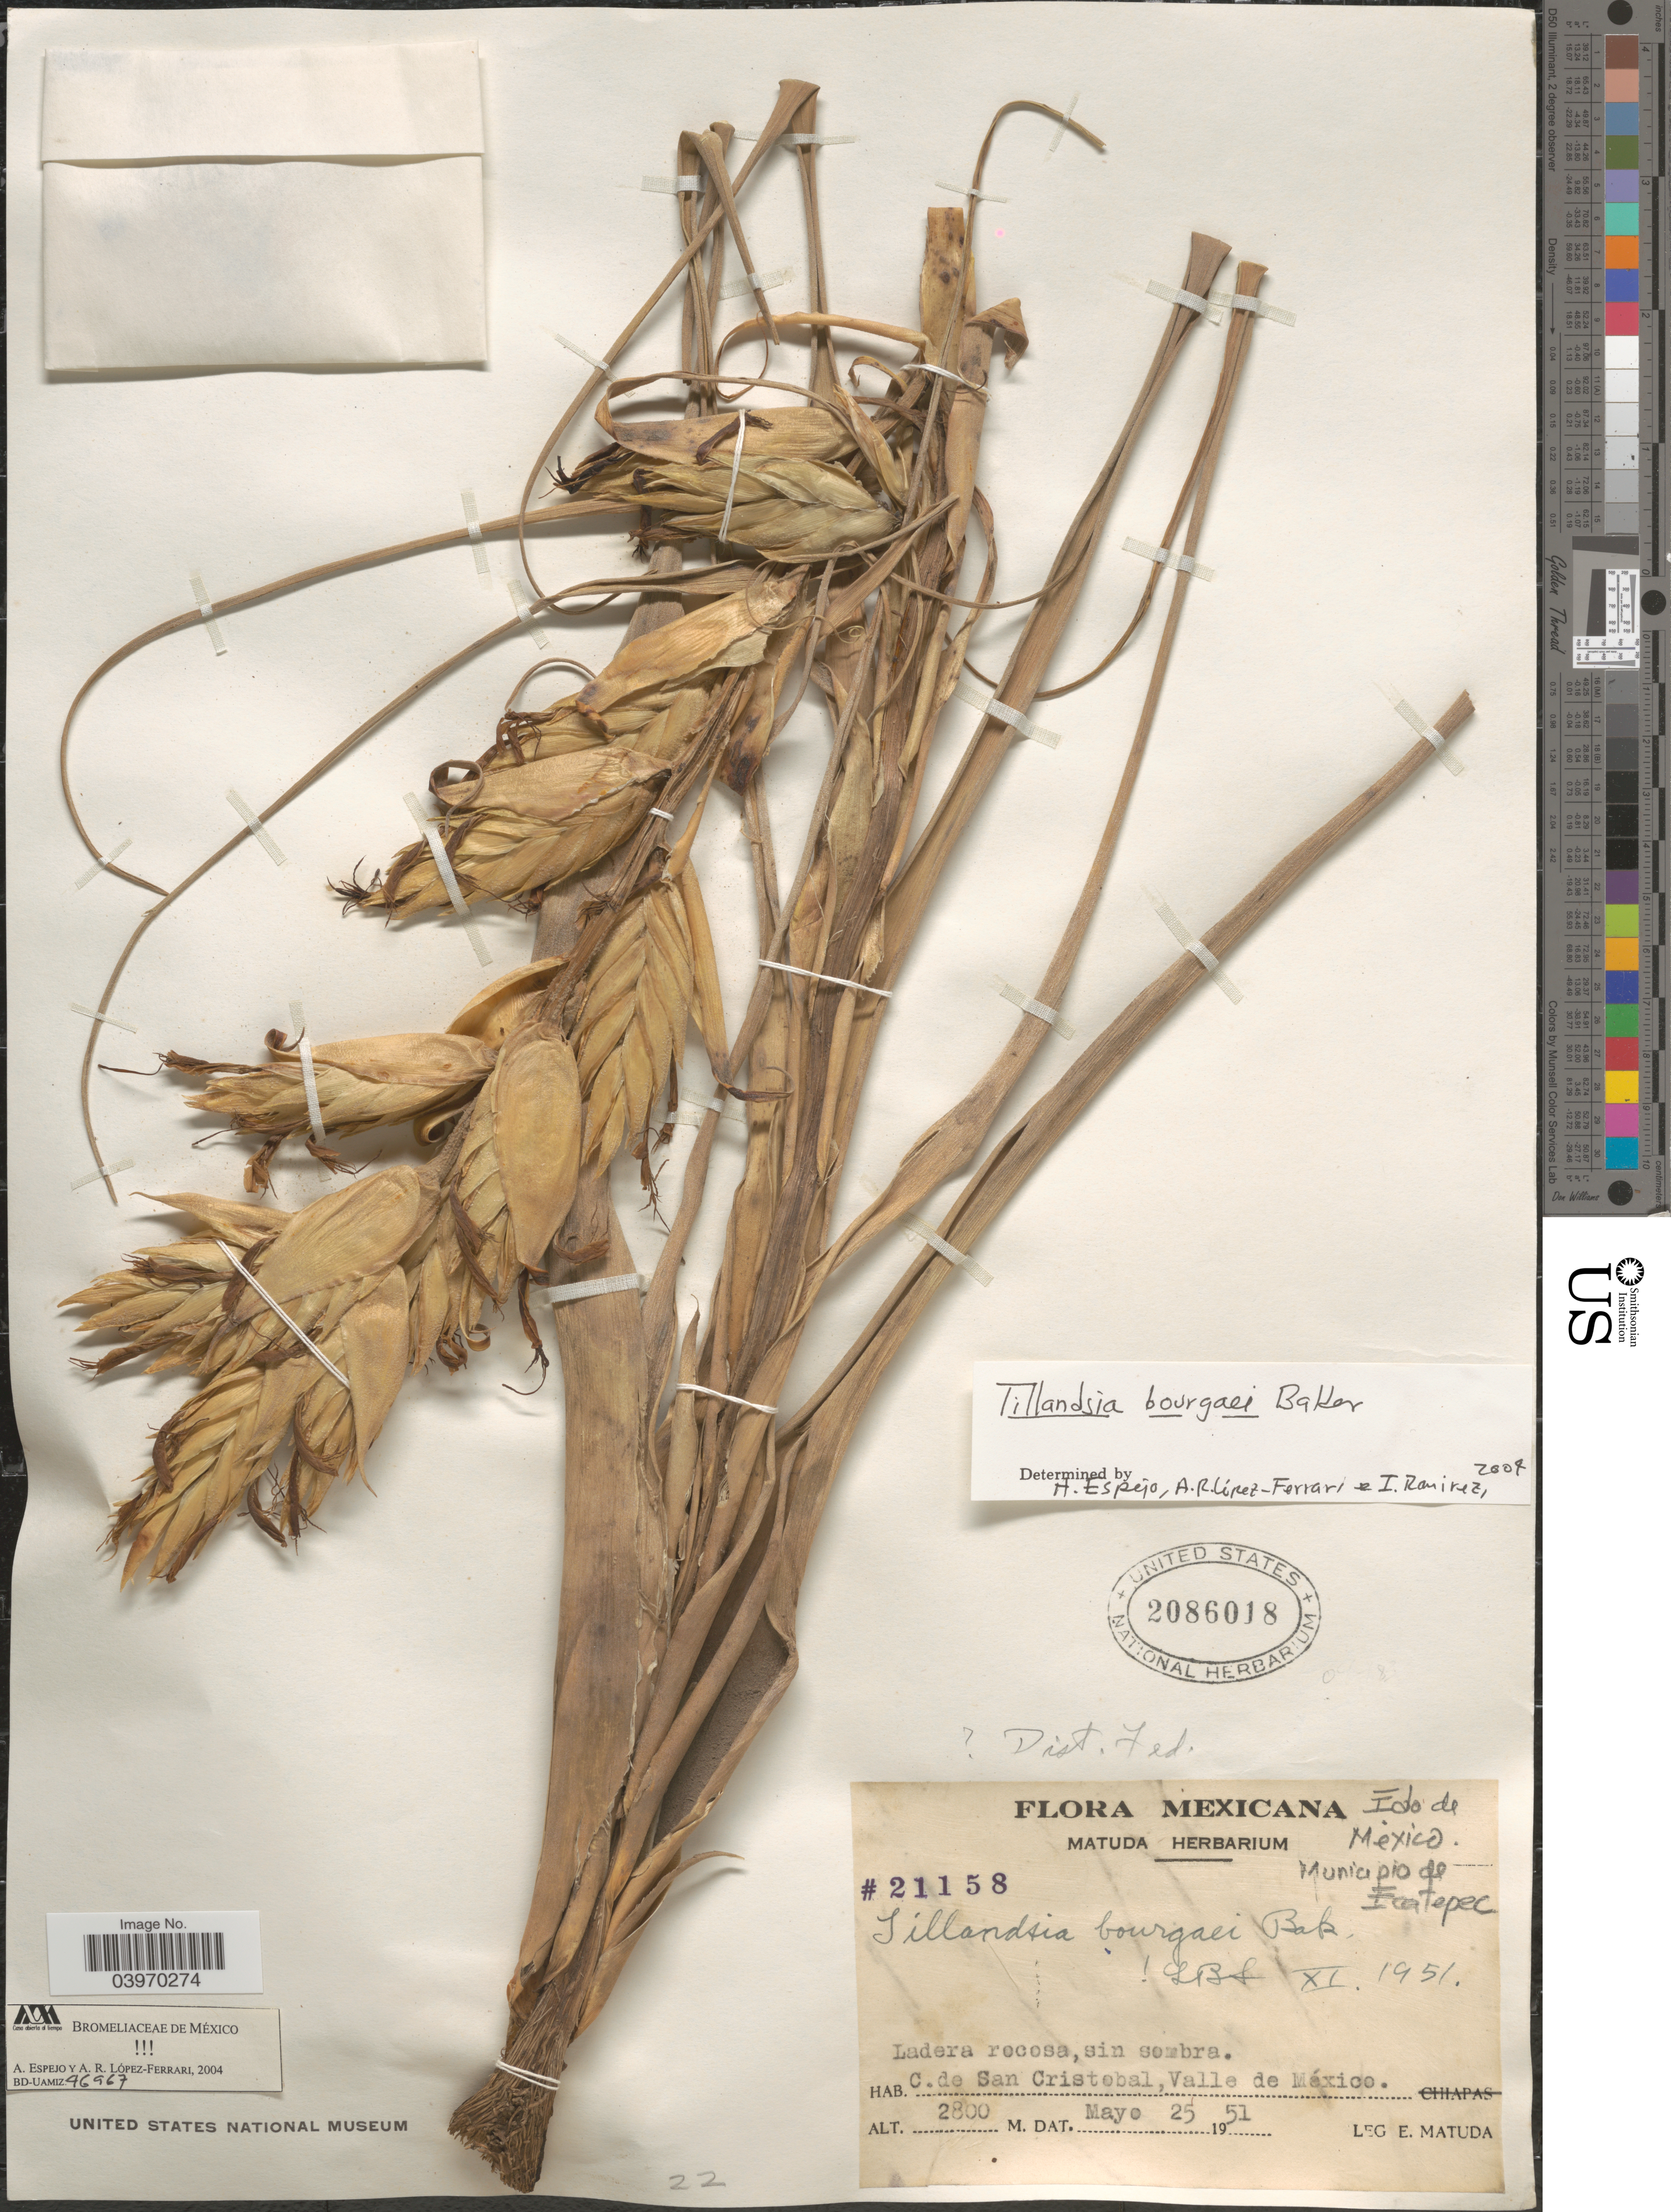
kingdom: Plantae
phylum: Tracheophyta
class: Liliopsida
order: Poales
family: Bromeliaceae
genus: Tillandsia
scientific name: Tillandsia bourgaei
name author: Baker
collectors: E. Matuda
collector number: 21158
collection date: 1951-05-25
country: Mexico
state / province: Distrito Federal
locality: Dist. Fed. C.de San Cristobal,Valle de México.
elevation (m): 2800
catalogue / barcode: US 2086018